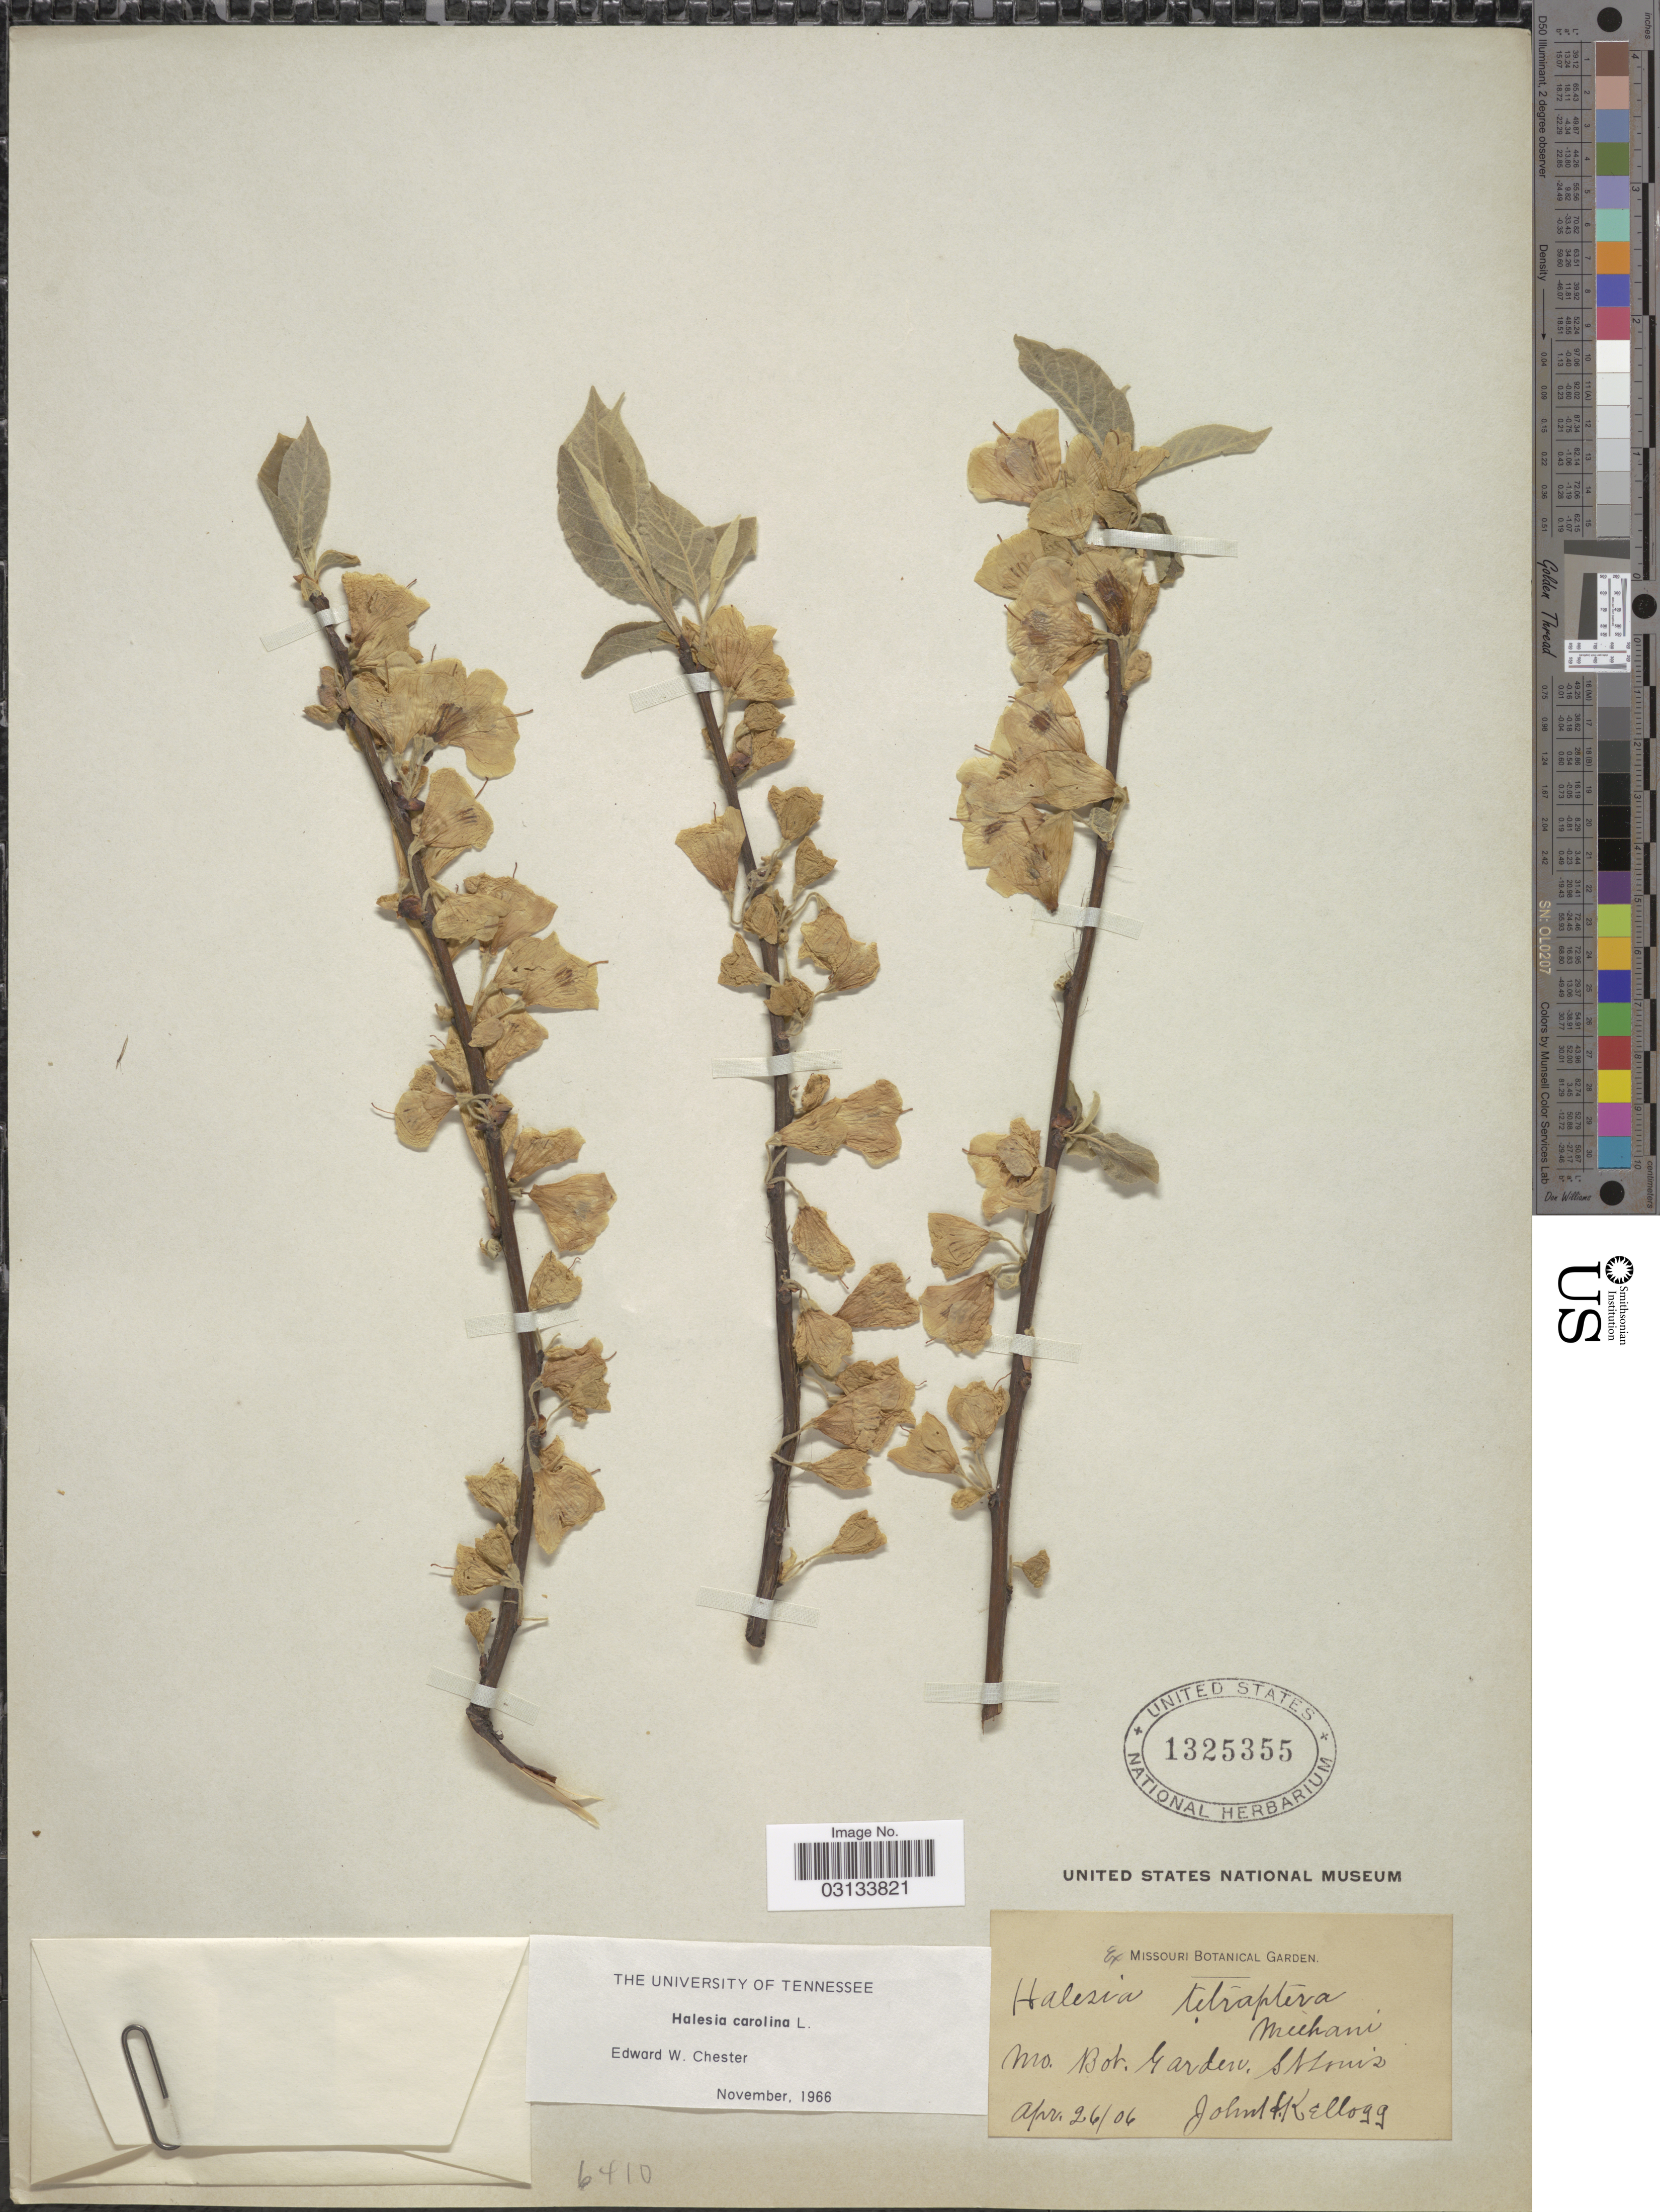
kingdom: Plantae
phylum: Tracheophyta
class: Magnoliopsida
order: Ericales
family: Styracaceae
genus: Halesia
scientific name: Halesia carolina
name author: L.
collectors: J. H. Kellogg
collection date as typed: Transcribed d/m/y: 26/4/6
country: United States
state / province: Missouri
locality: Mo. Bot. Garden, St. Louis.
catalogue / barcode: US 1325355